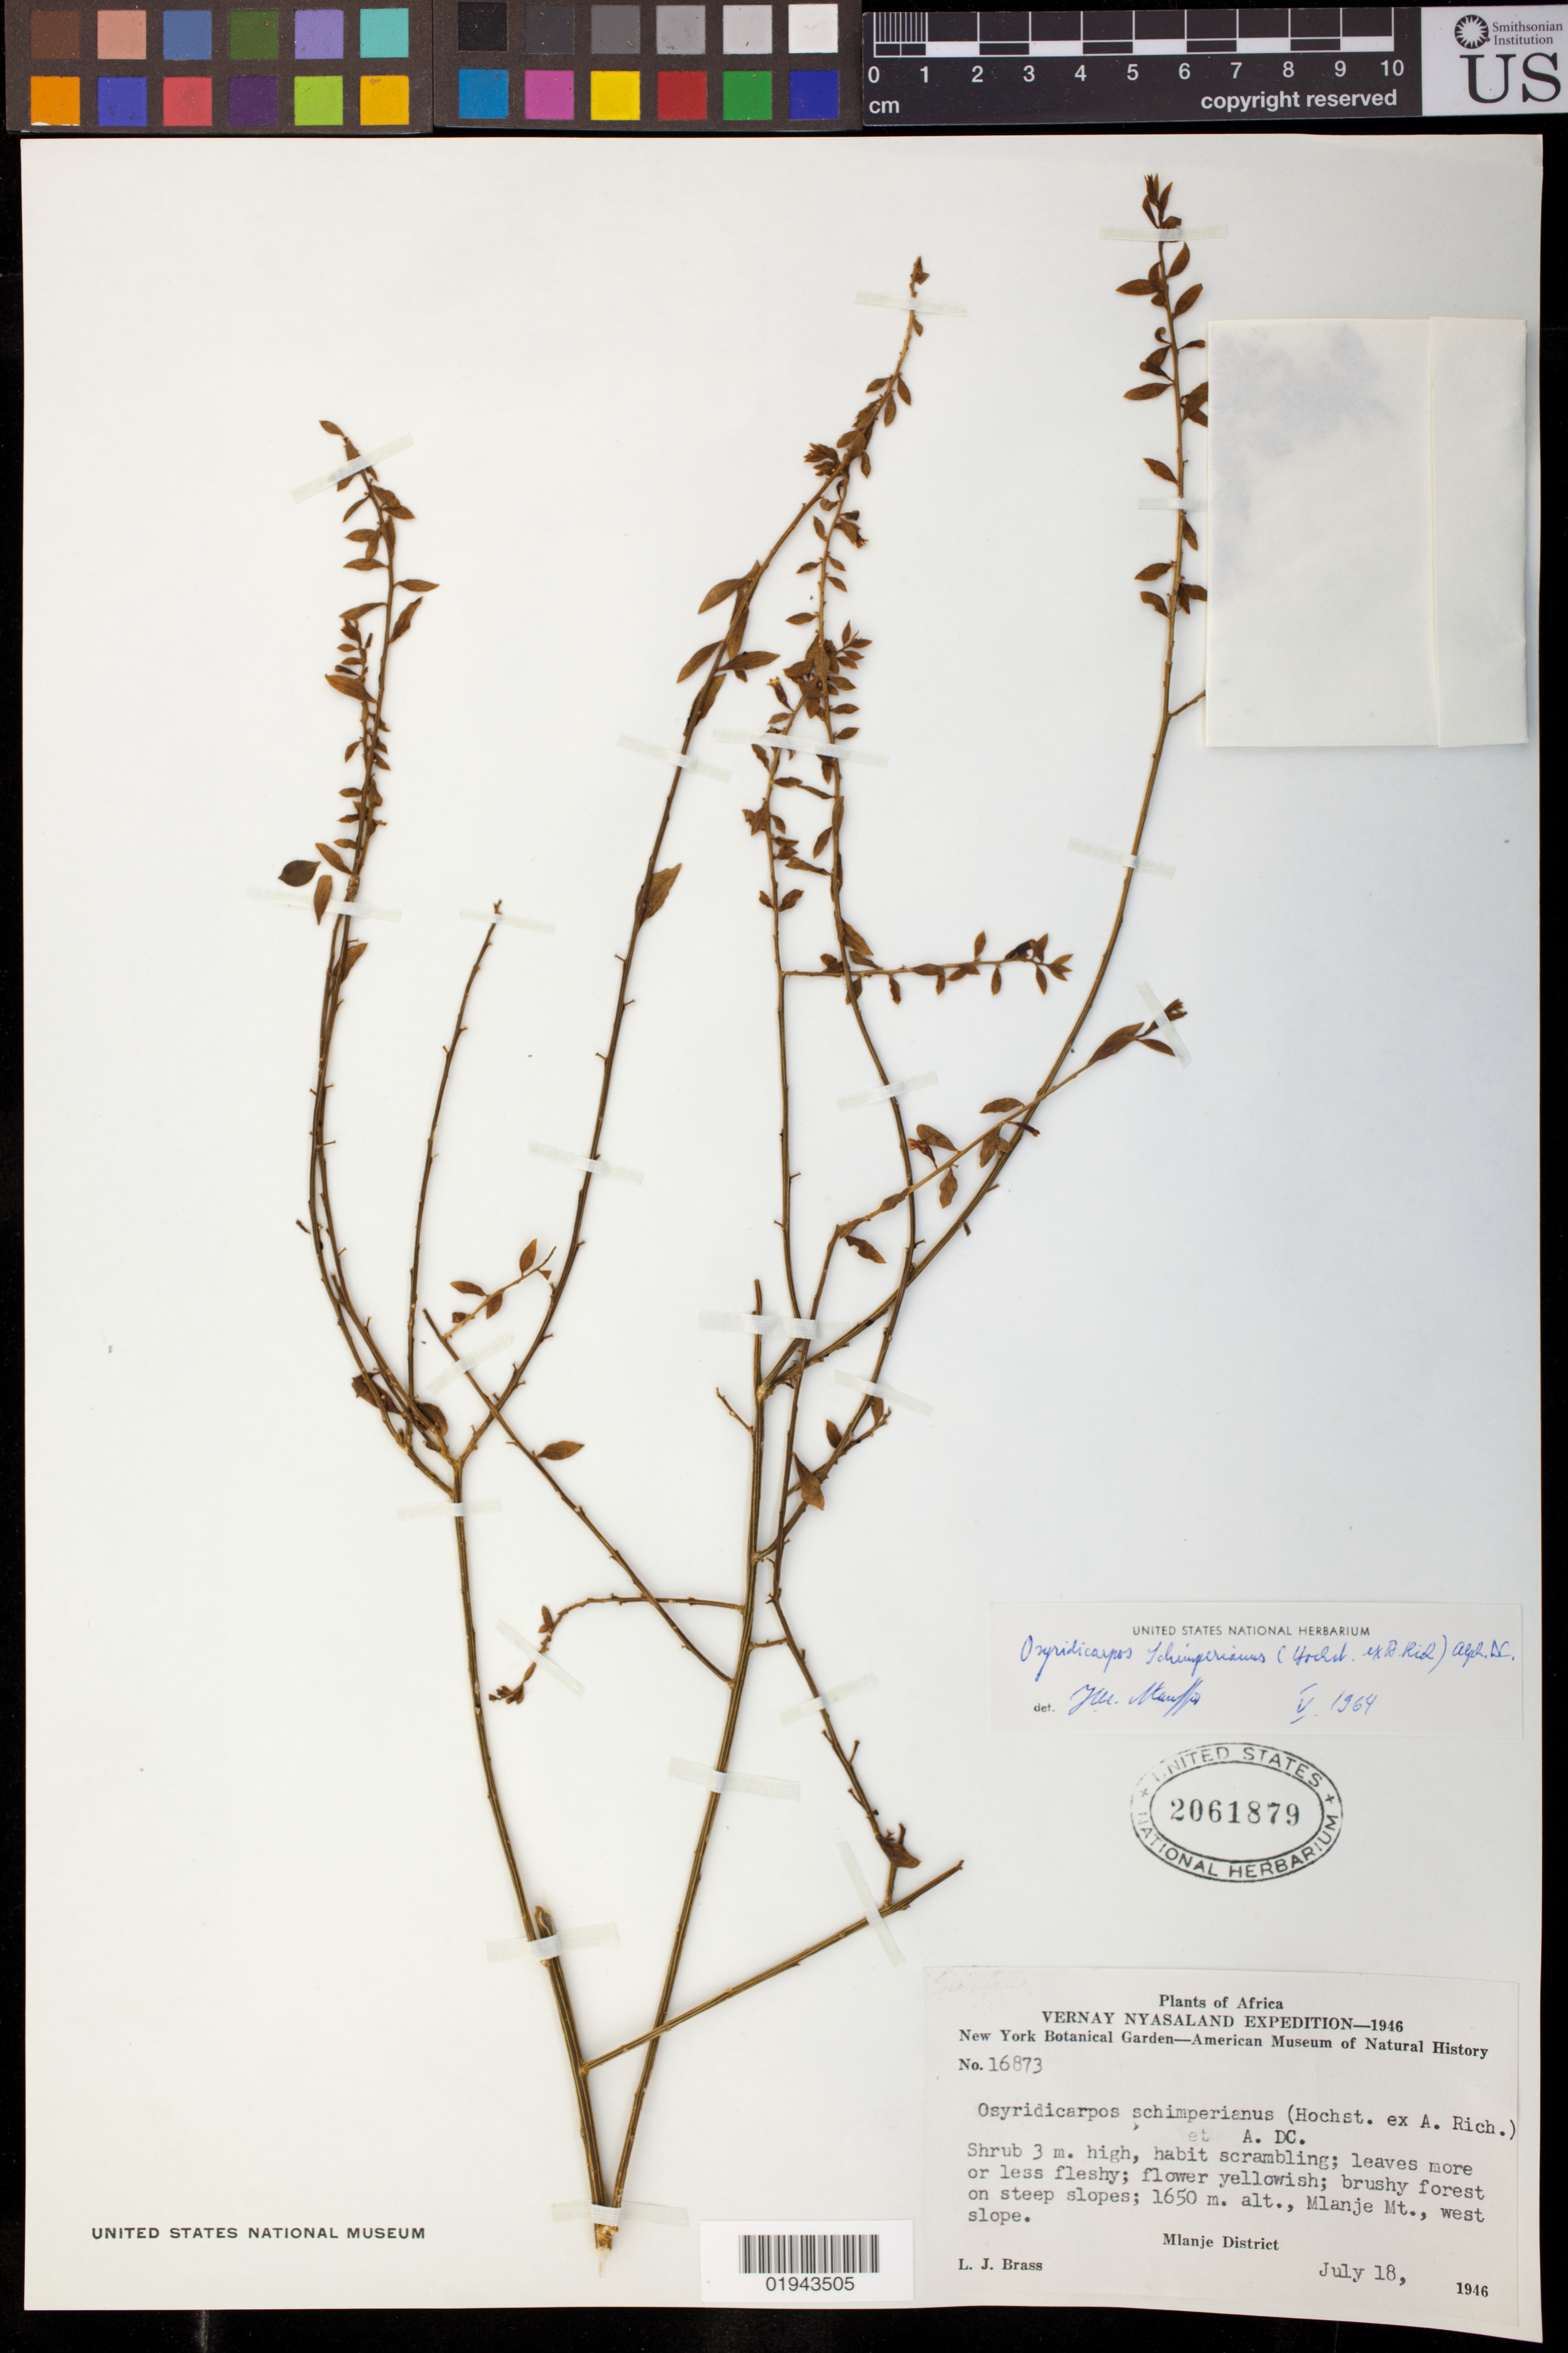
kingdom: Plantae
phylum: Tracheophyta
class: Magnoliopsida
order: Santalales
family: Thesiaceae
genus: Osyridicarpos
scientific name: Osyridicarpos schimperianus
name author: (Hochst. ex A. Rich.) A. DC.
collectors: L. J. Brass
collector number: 16873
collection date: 1946-07-18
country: Malawi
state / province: Southern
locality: Mlanje Mt., west slope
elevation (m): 1650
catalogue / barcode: US 2061879